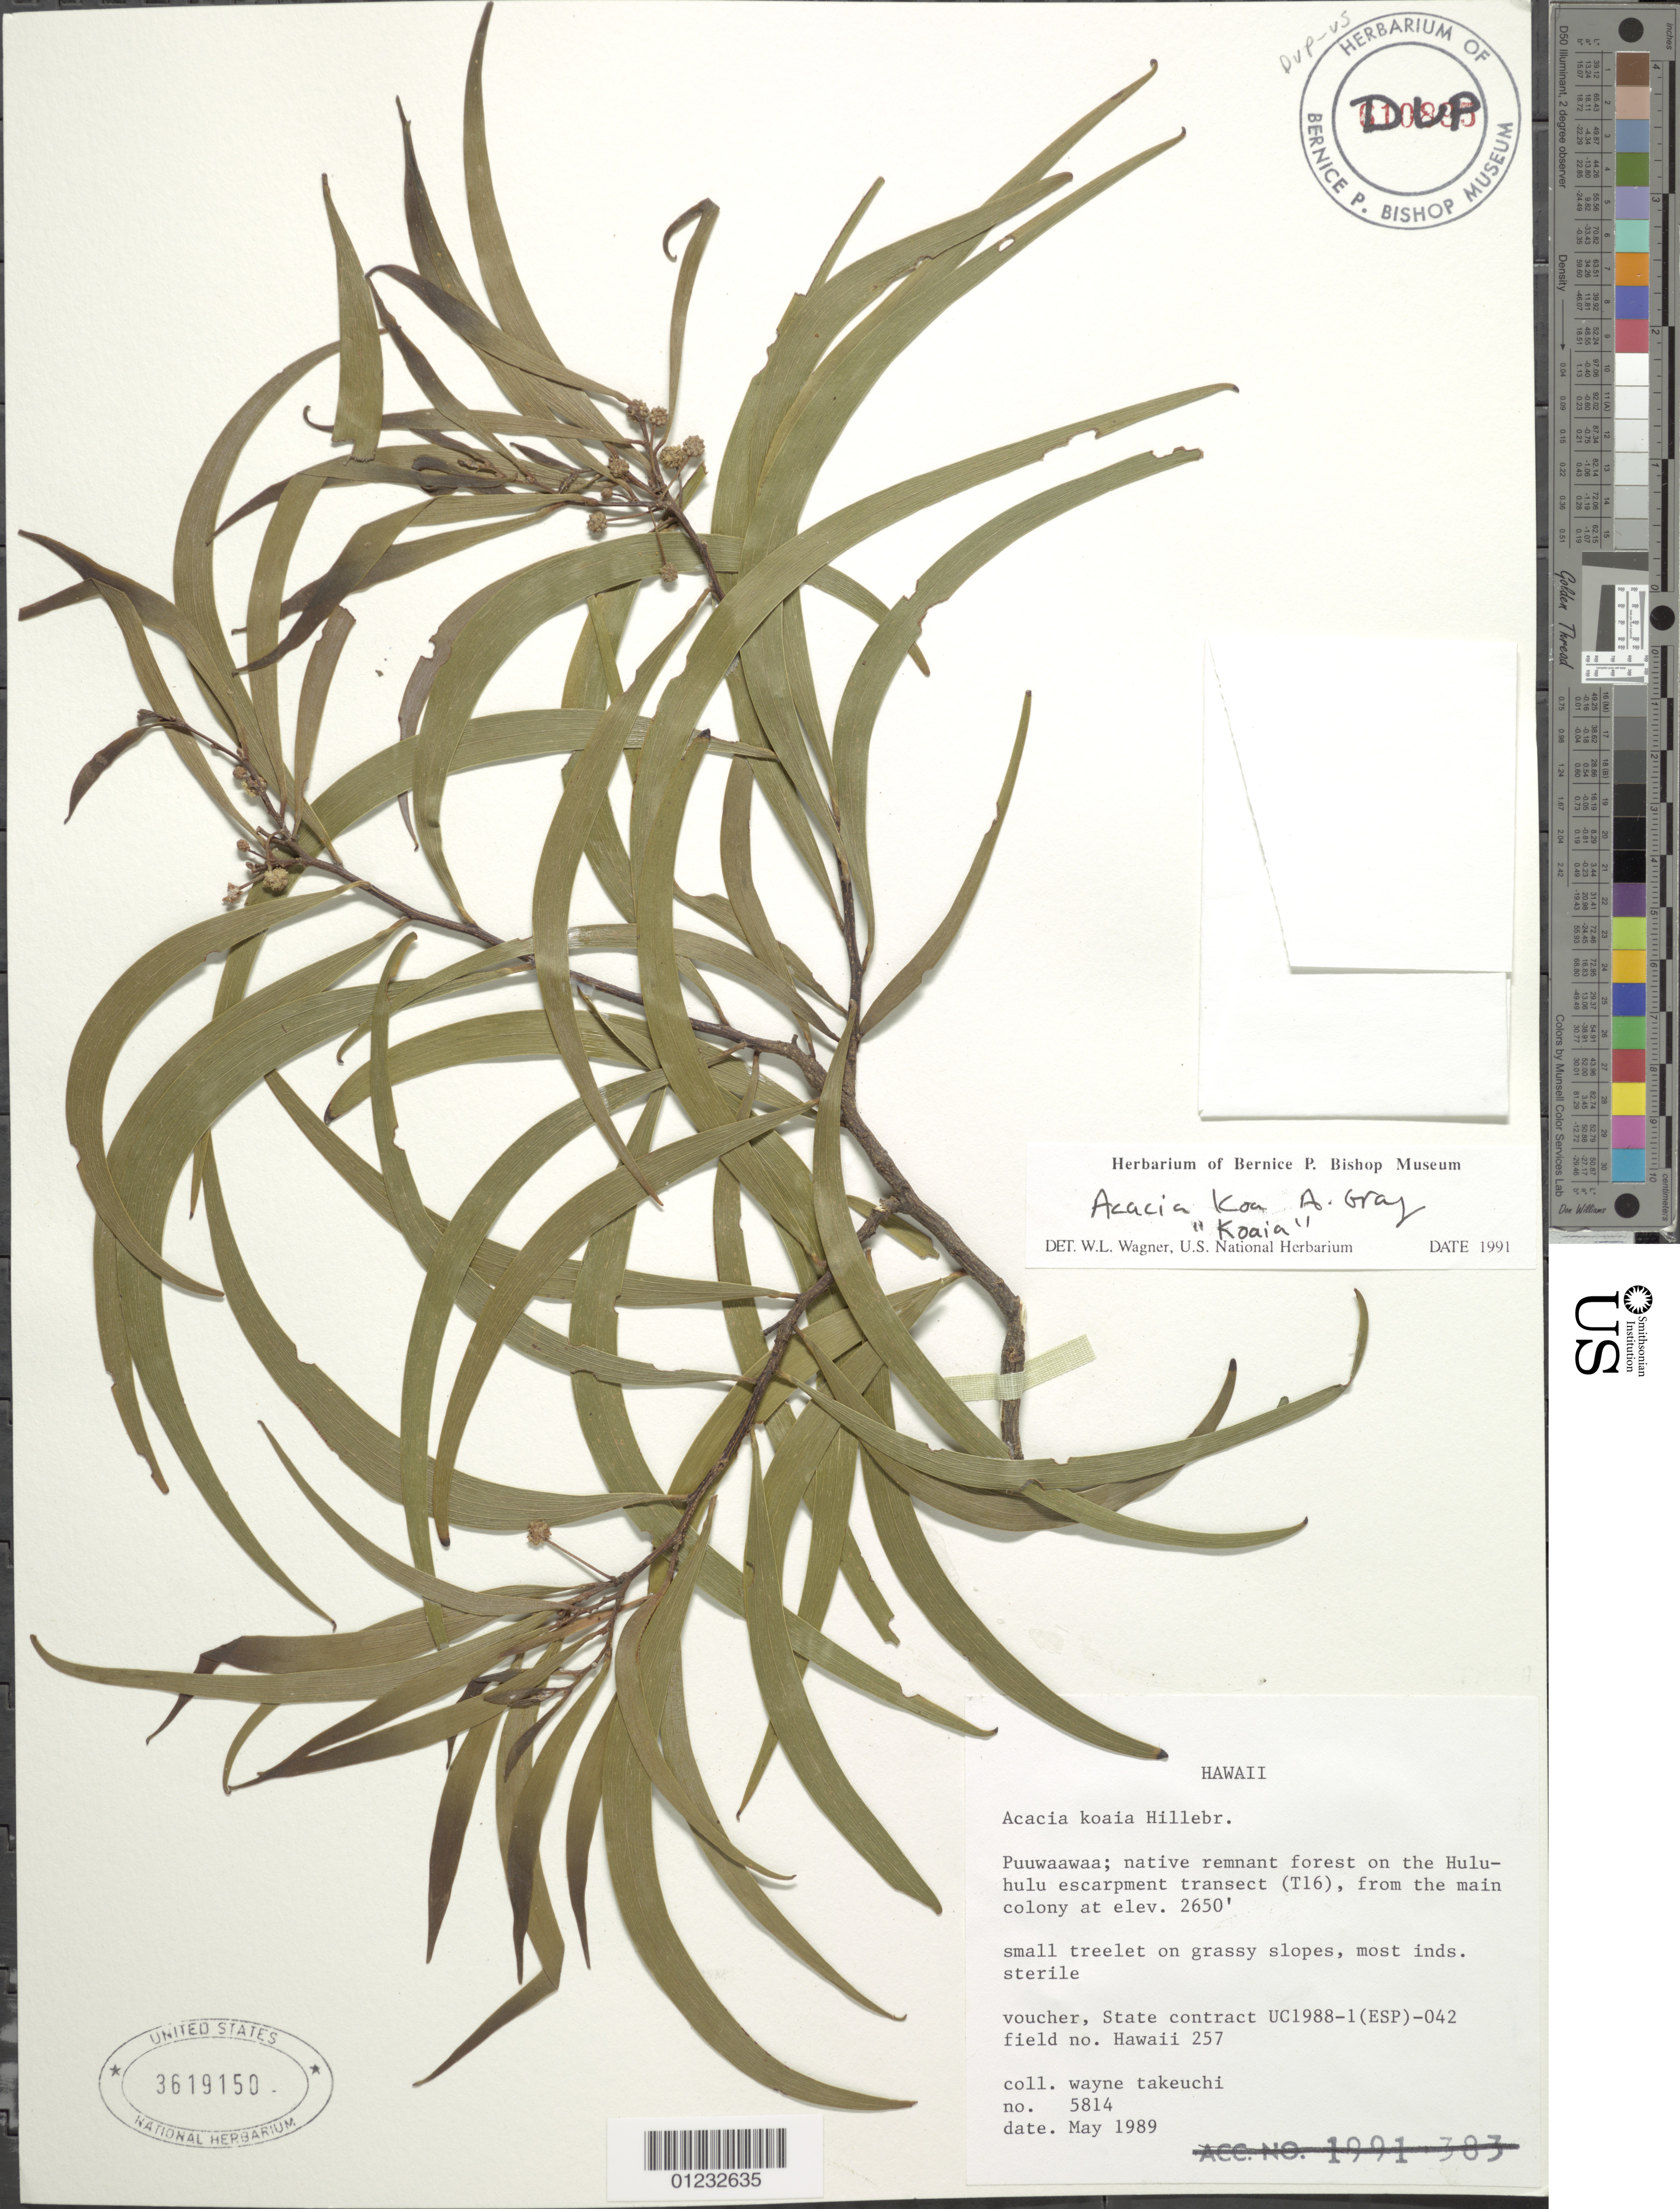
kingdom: Plantae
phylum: Tracheophyta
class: Magnoliopsida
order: Fabales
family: Fabaceae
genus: Acacia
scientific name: Acacia koaia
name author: Hillebr.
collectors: W. N. Takeuchi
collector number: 5814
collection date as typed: May 1989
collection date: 1989-05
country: United States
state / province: Hawaii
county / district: Hawaii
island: Hawaii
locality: Puuwaawaa; Huluhulu escarpment transect (T16)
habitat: Native remnant forest, grassy slopes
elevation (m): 808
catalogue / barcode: US 3619150